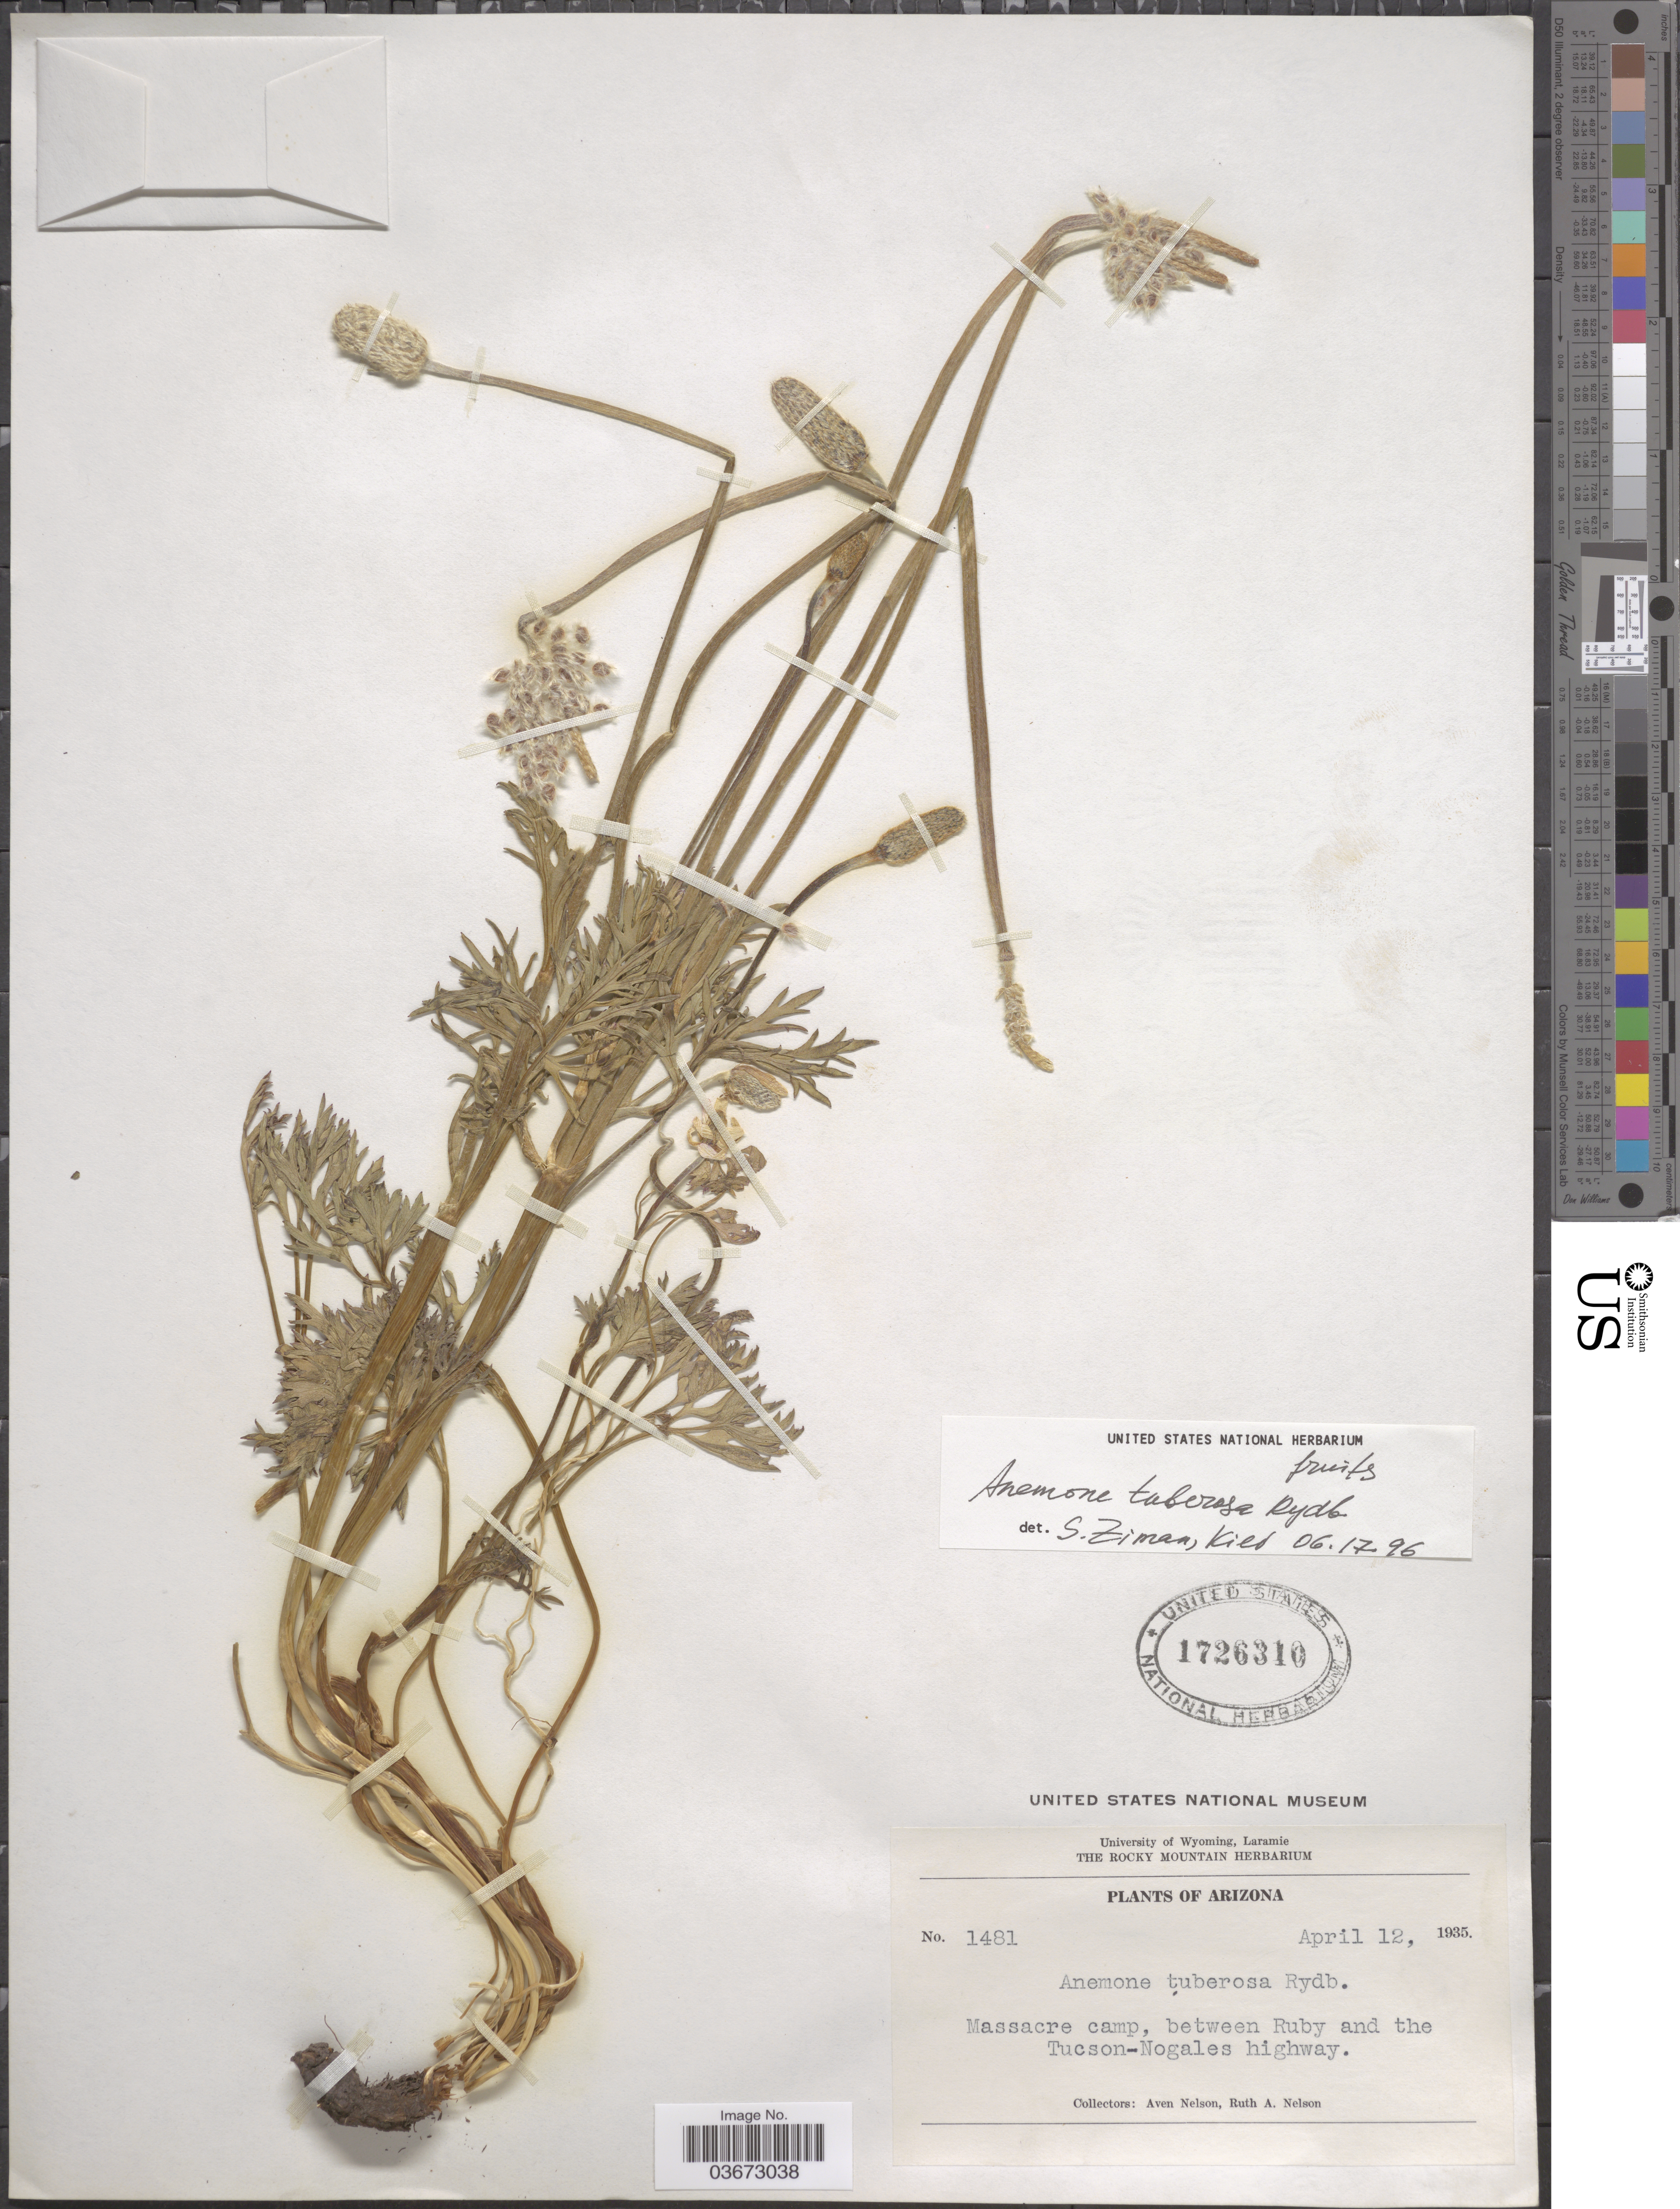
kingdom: Plantae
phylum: Tracheophyta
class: Magnoliopsida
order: Ranunculales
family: Ranunculaceae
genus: Anemone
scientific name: Anemone tuberosa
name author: Rydb.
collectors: A. Nelson & R. A. Nelson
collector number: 1481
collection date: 1935-04-12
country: United States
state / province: Arizona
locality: Massacre camp, between Ruby and the Tucson-Nogales highway.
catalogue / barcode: US 1726310